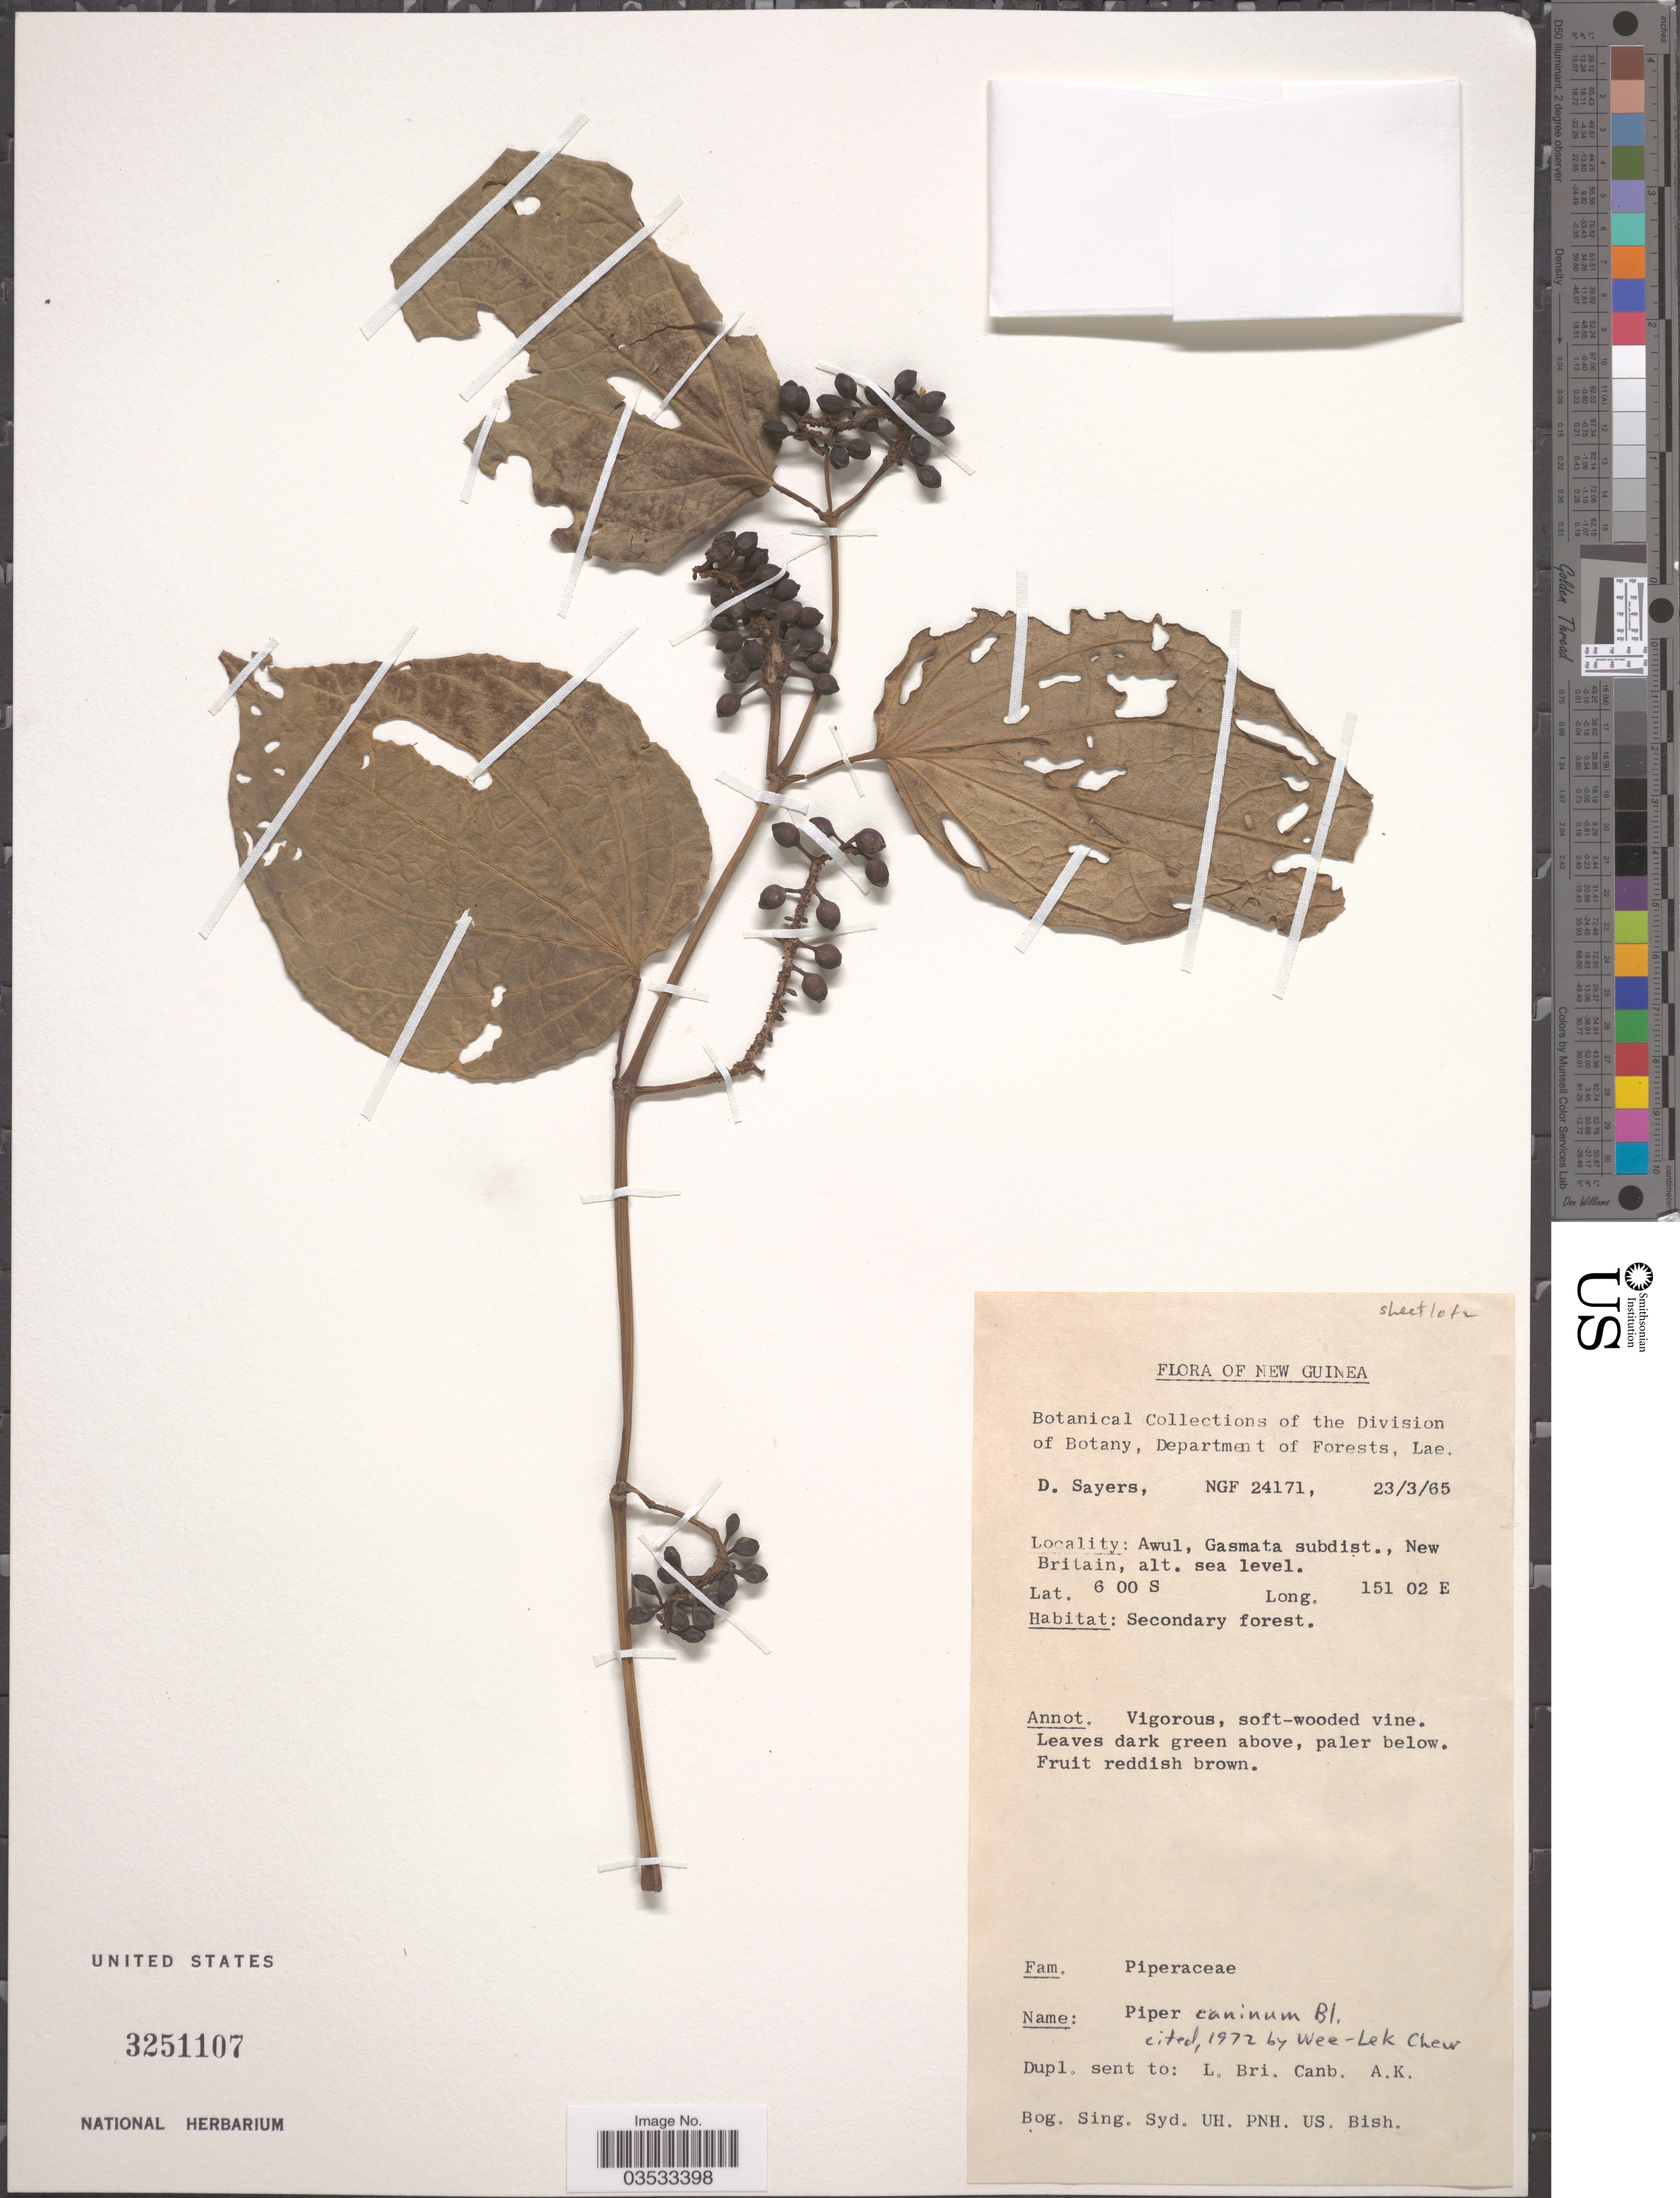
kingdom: Plantae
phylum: Tracheophyta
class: Magnoliopsida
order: Piperales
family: Piperaceae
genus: Piper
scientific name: Piper caninum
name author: Blume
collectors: D. Sayers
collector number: NGF 24171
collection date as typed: Transcribed d/m/y: 23/3/65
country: Papua New Guinea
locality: New Guinea. Awul, Gasmata subdistr., New Britain.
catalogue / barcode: US 3251107